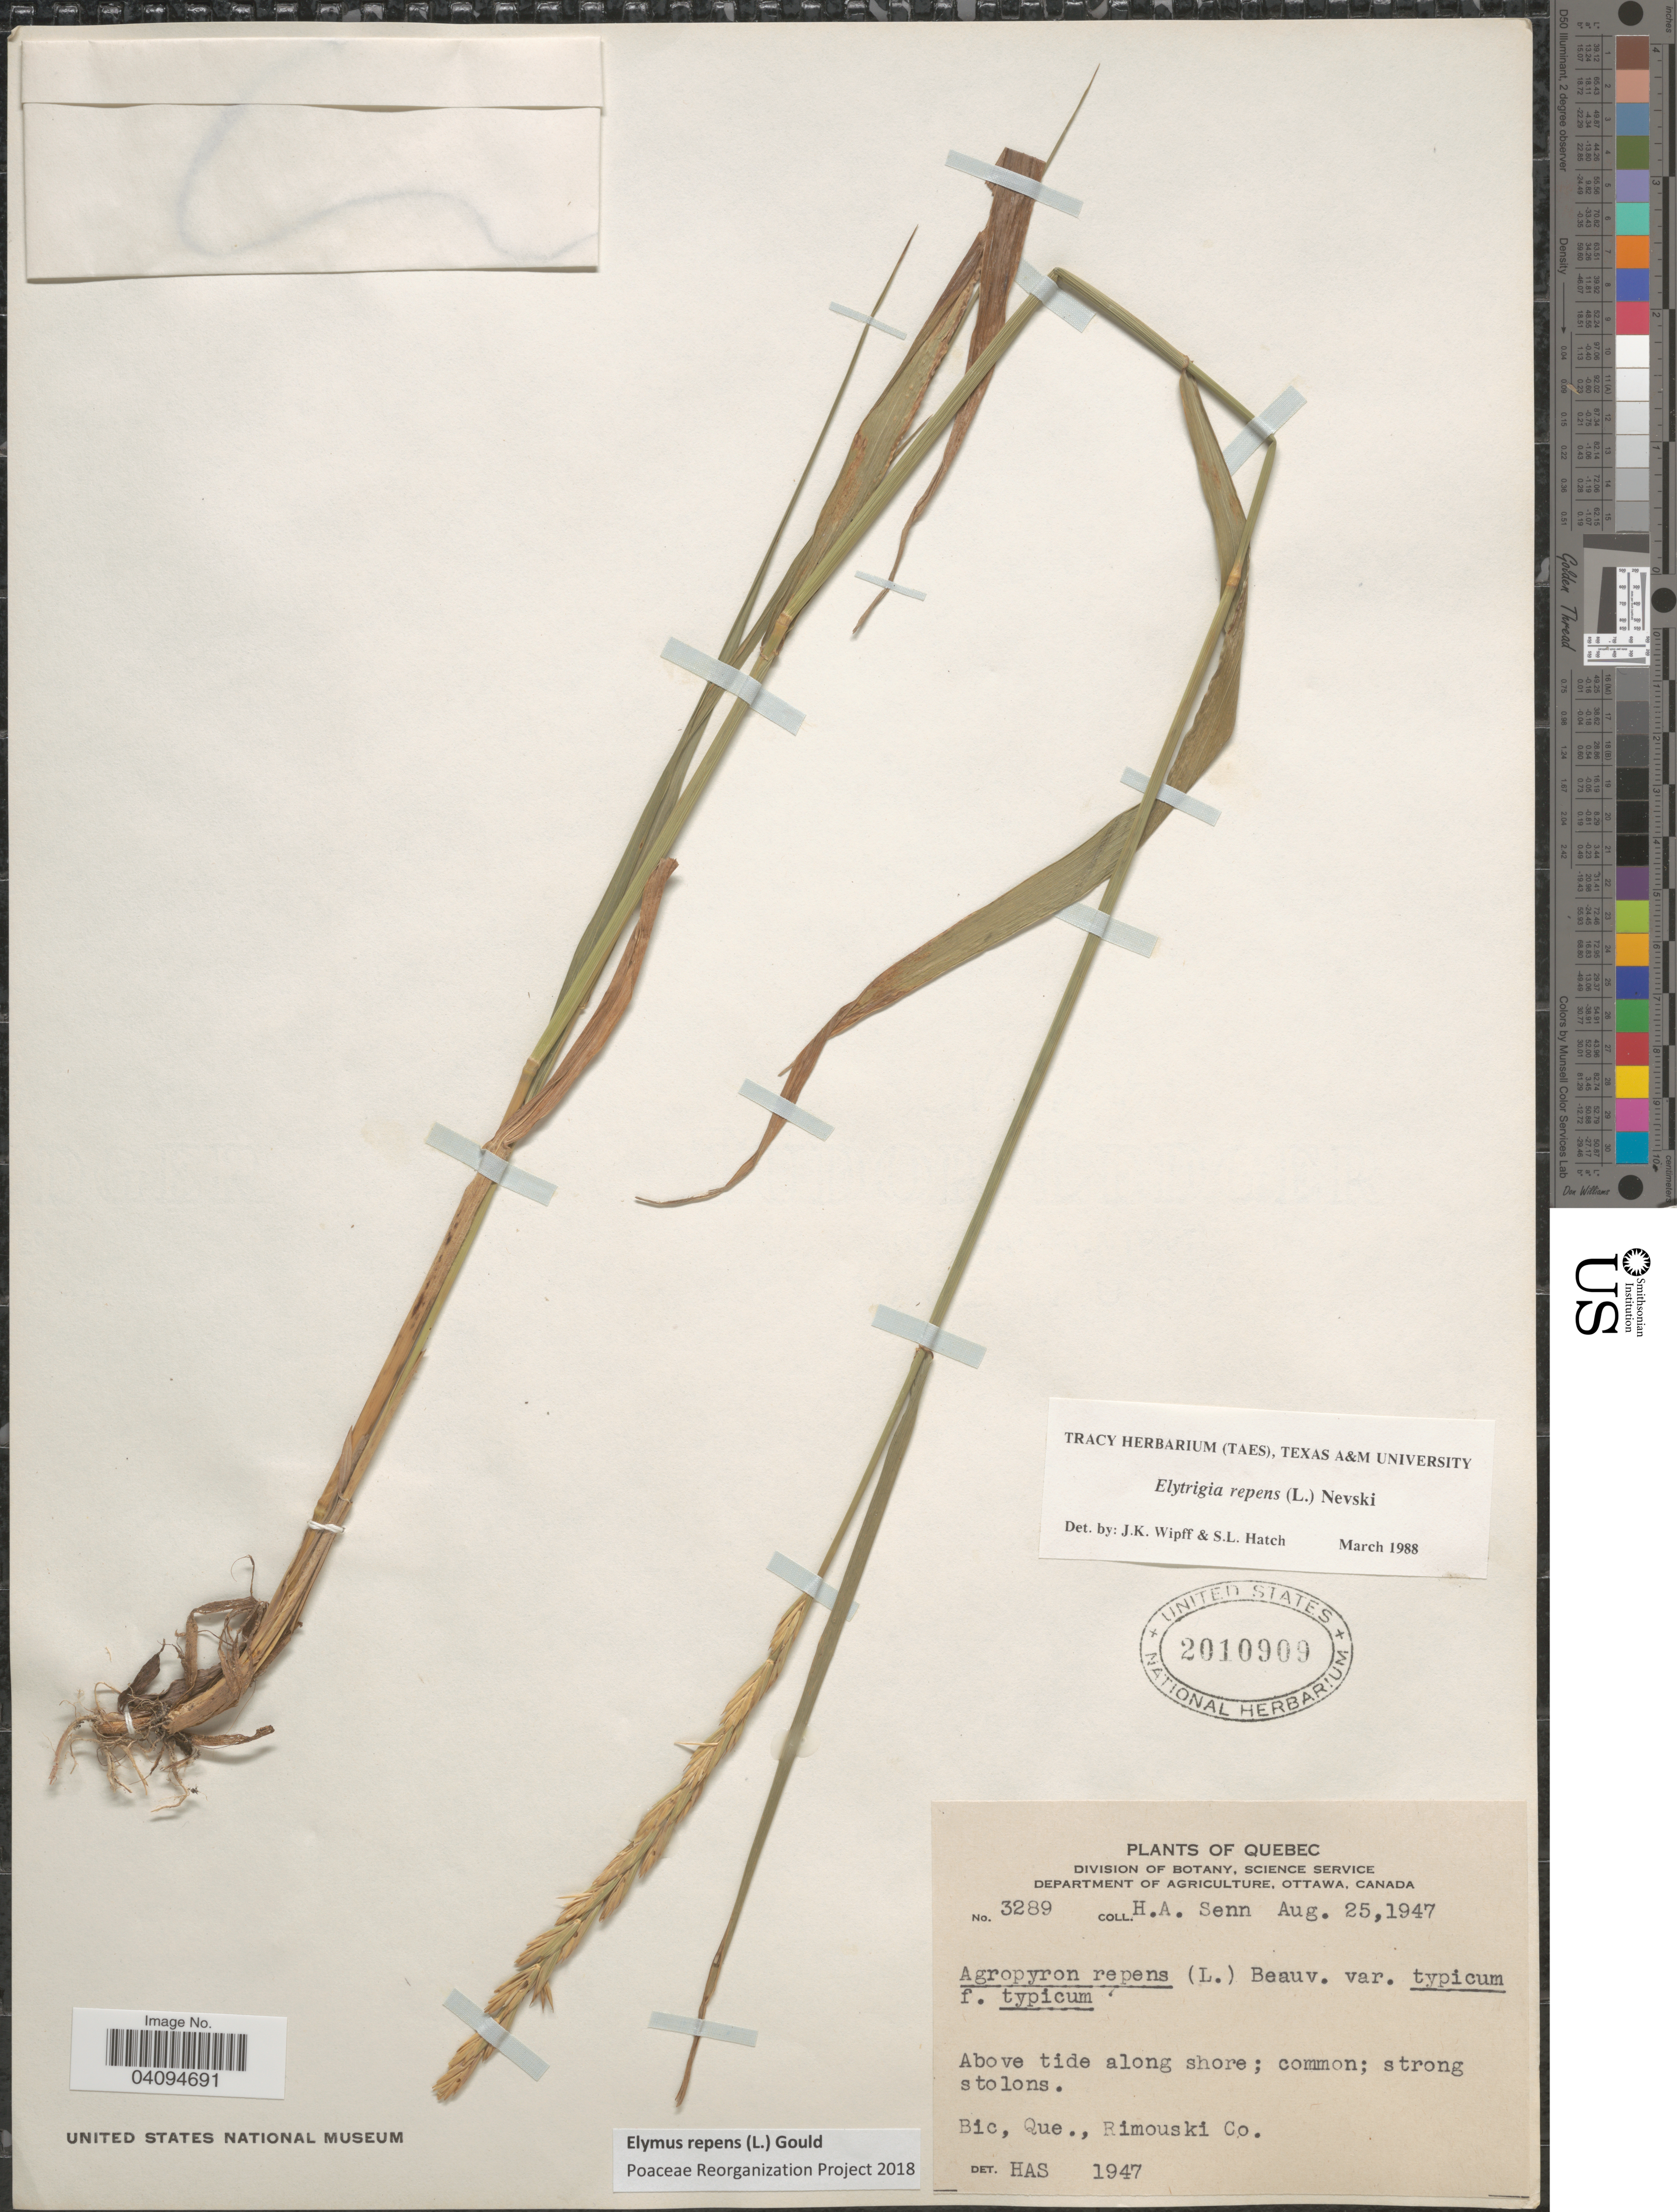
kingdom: Plantae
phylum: Tracheophyta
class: Liliopsida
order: Poales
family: Poaceae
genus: Elymus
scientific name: Elymus repens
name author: (L.) Gould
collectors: H. Senn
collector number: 3289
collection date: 1947-08-25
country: Canada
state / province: Quebec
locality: Big, Que., Rimouski Co.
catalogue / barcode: US 2010909